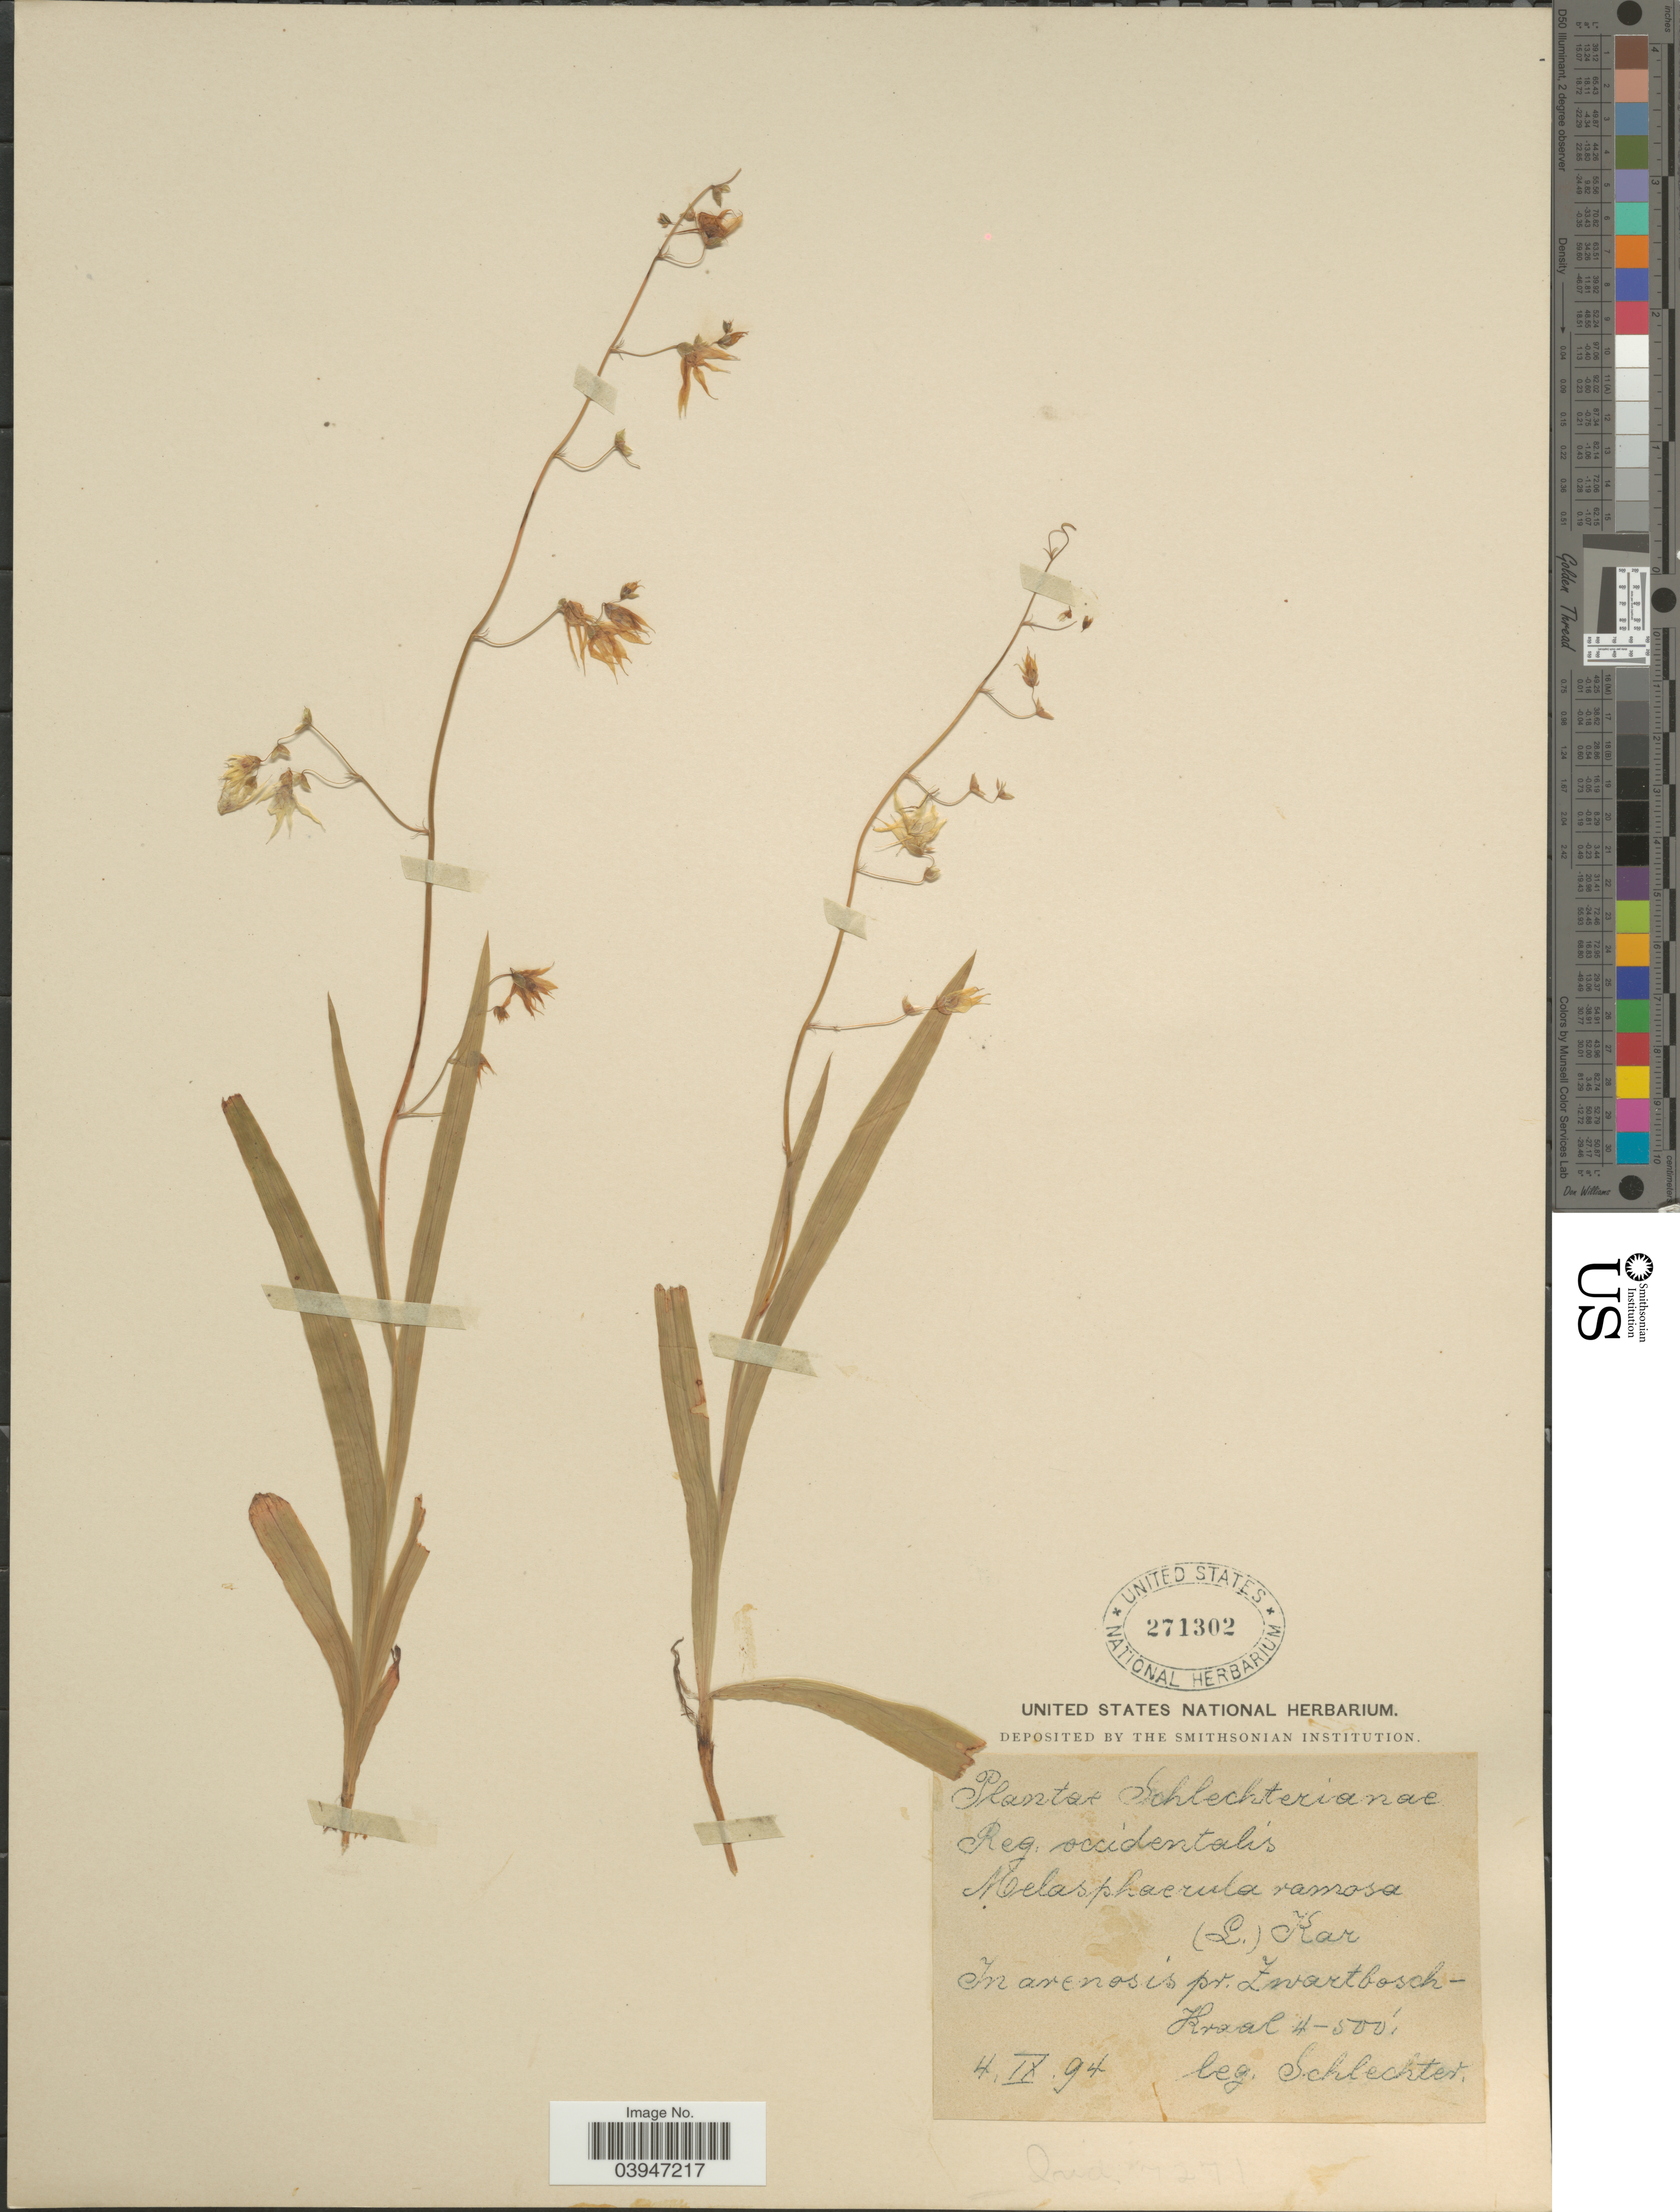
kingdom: Plantae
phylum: Tracheophyta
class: Liliopsida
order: Asparagales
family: Iridaceae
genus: Melasphaerula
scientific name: Melasphaerula graminea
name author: (L. f.) Ker Gawl.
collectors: Schlechter, --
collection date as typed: Transcribed d/m/y: 4/9/94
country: South Africa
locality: Reg. occidentalis. In arenosis pr. Zwartbosch-Kraal.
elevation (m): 122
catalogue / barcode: US 271302